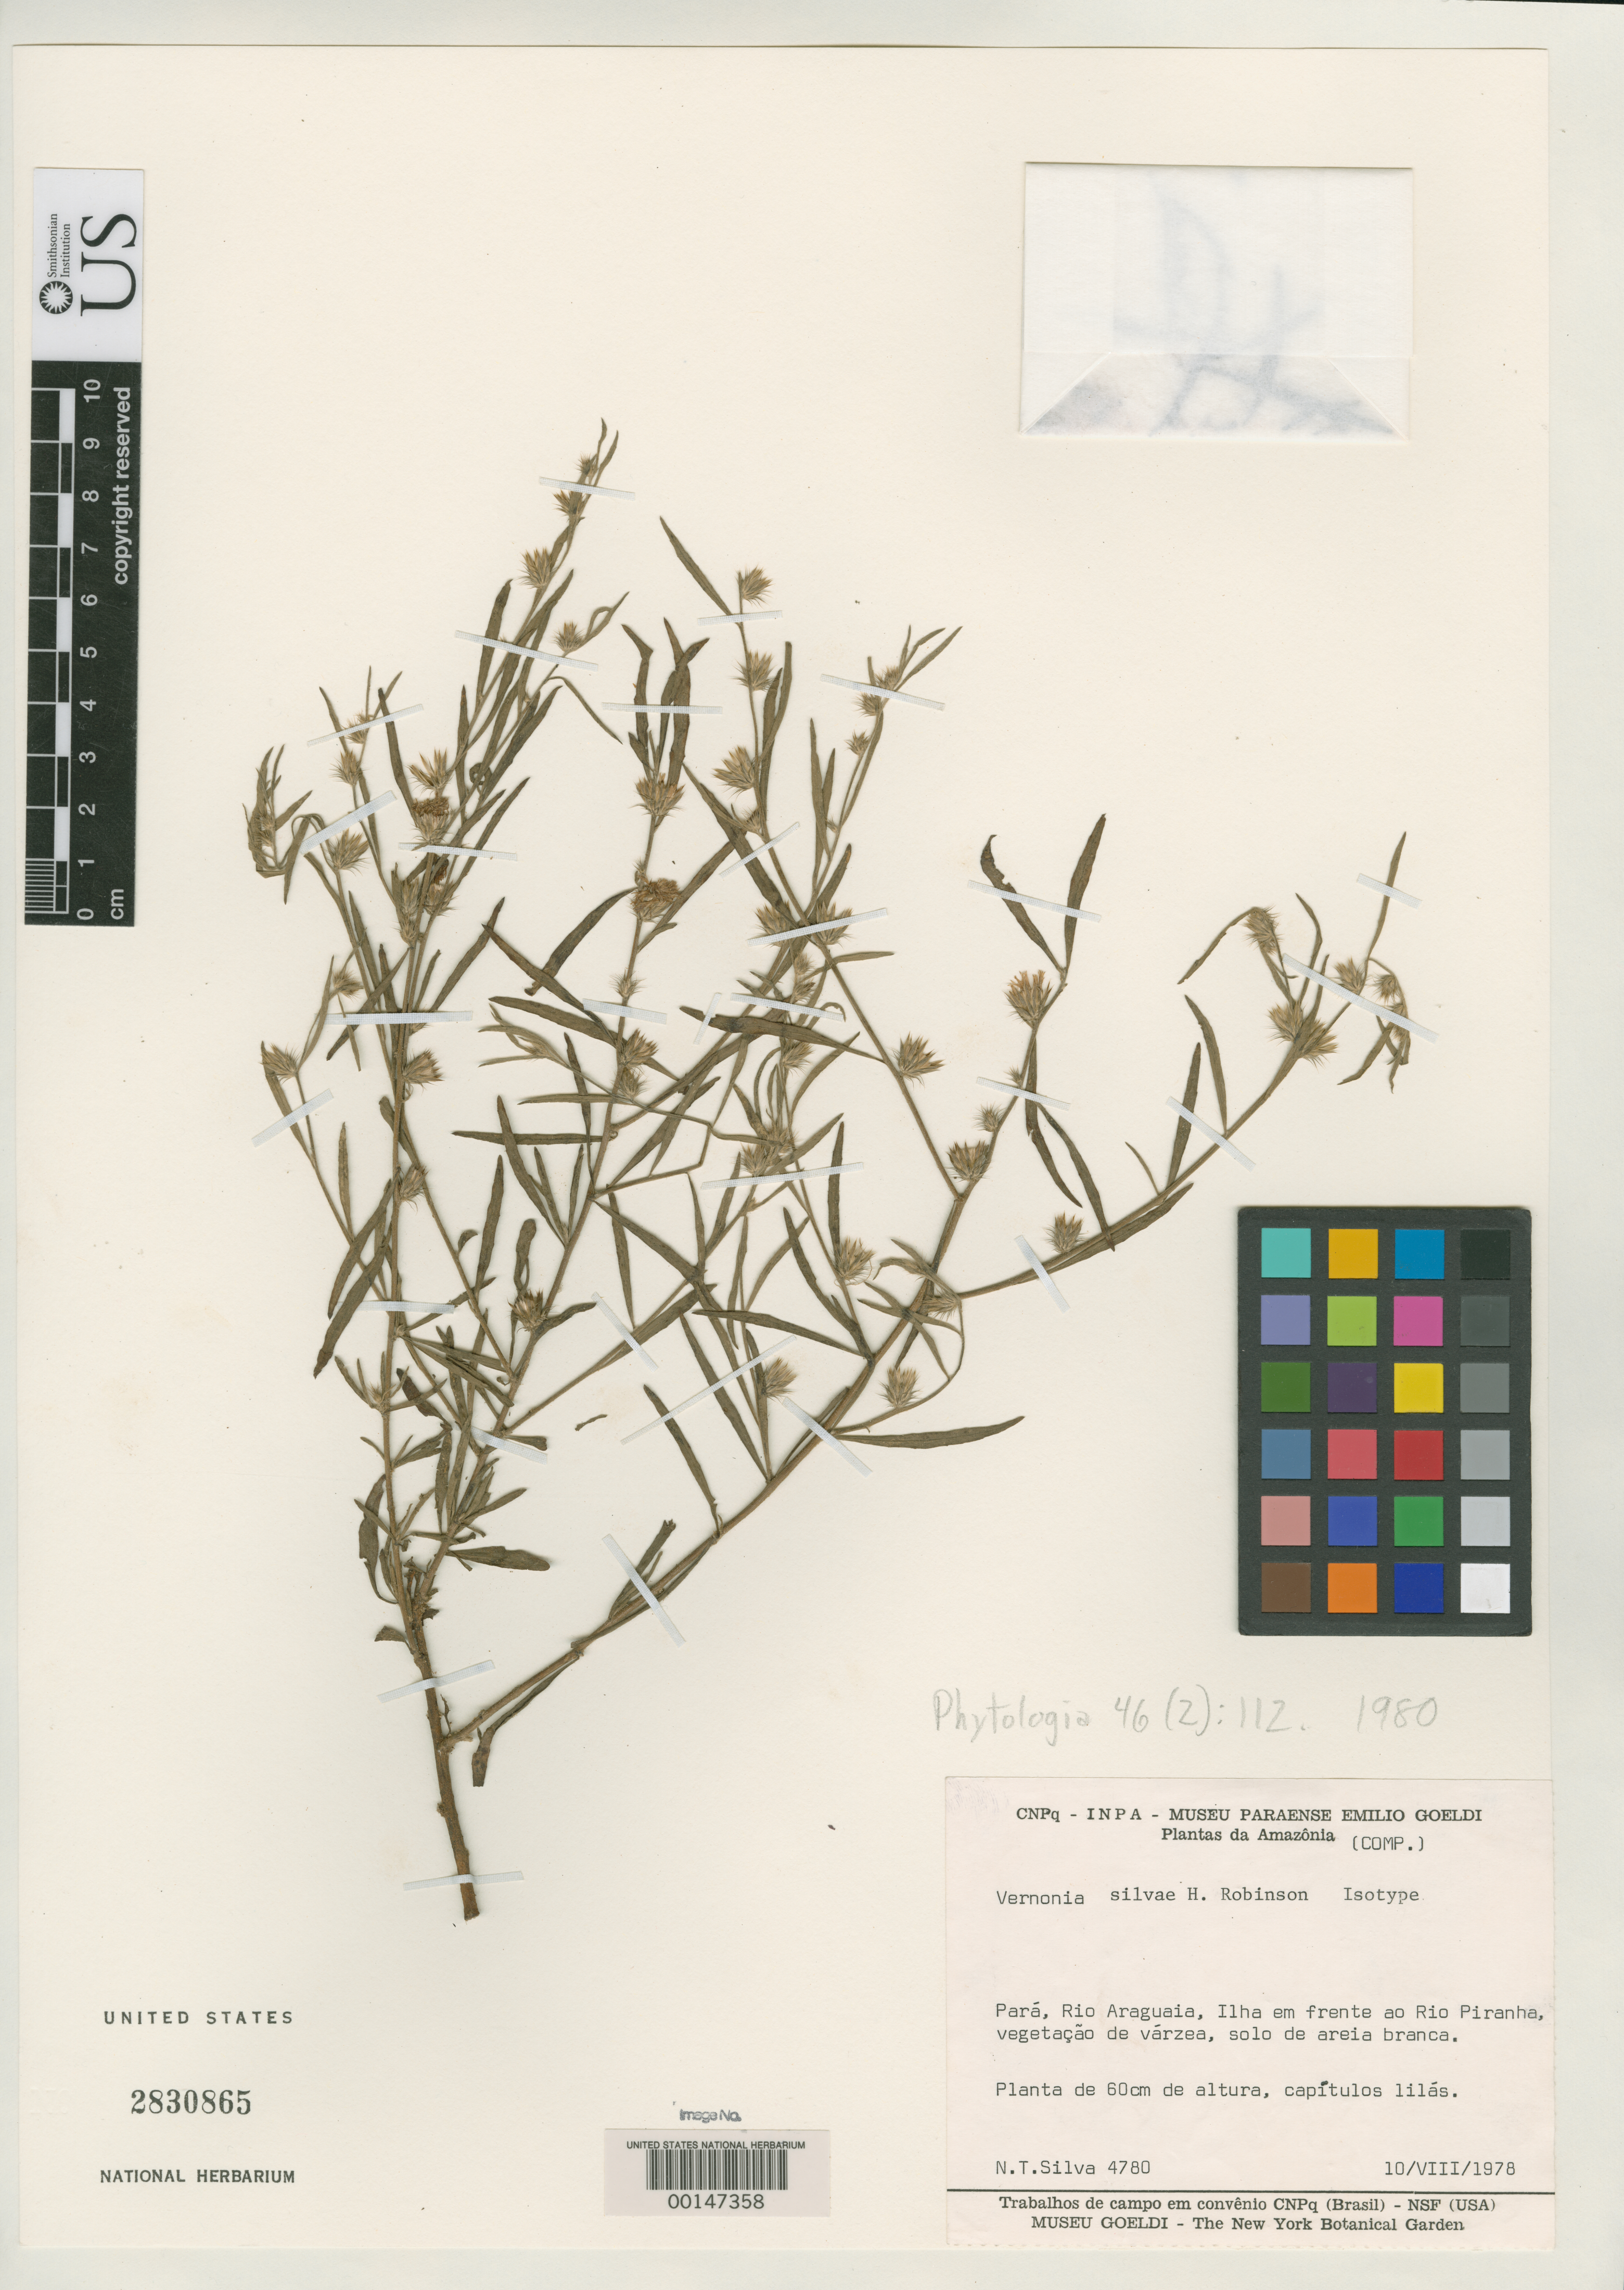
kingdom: Plantae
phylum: Tracheophyta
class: Magnoliopsida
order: Asterales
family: Asteraceae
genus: Vernonia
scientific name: Vernonia silvae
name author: H. Rob.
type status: Isotype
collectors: N. T. Silva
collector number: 4780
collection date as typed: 10 Aug 1978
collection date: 1978-08-10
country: Brazil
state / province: Pará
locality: Rio Araguaia.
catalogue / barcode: US 2830865